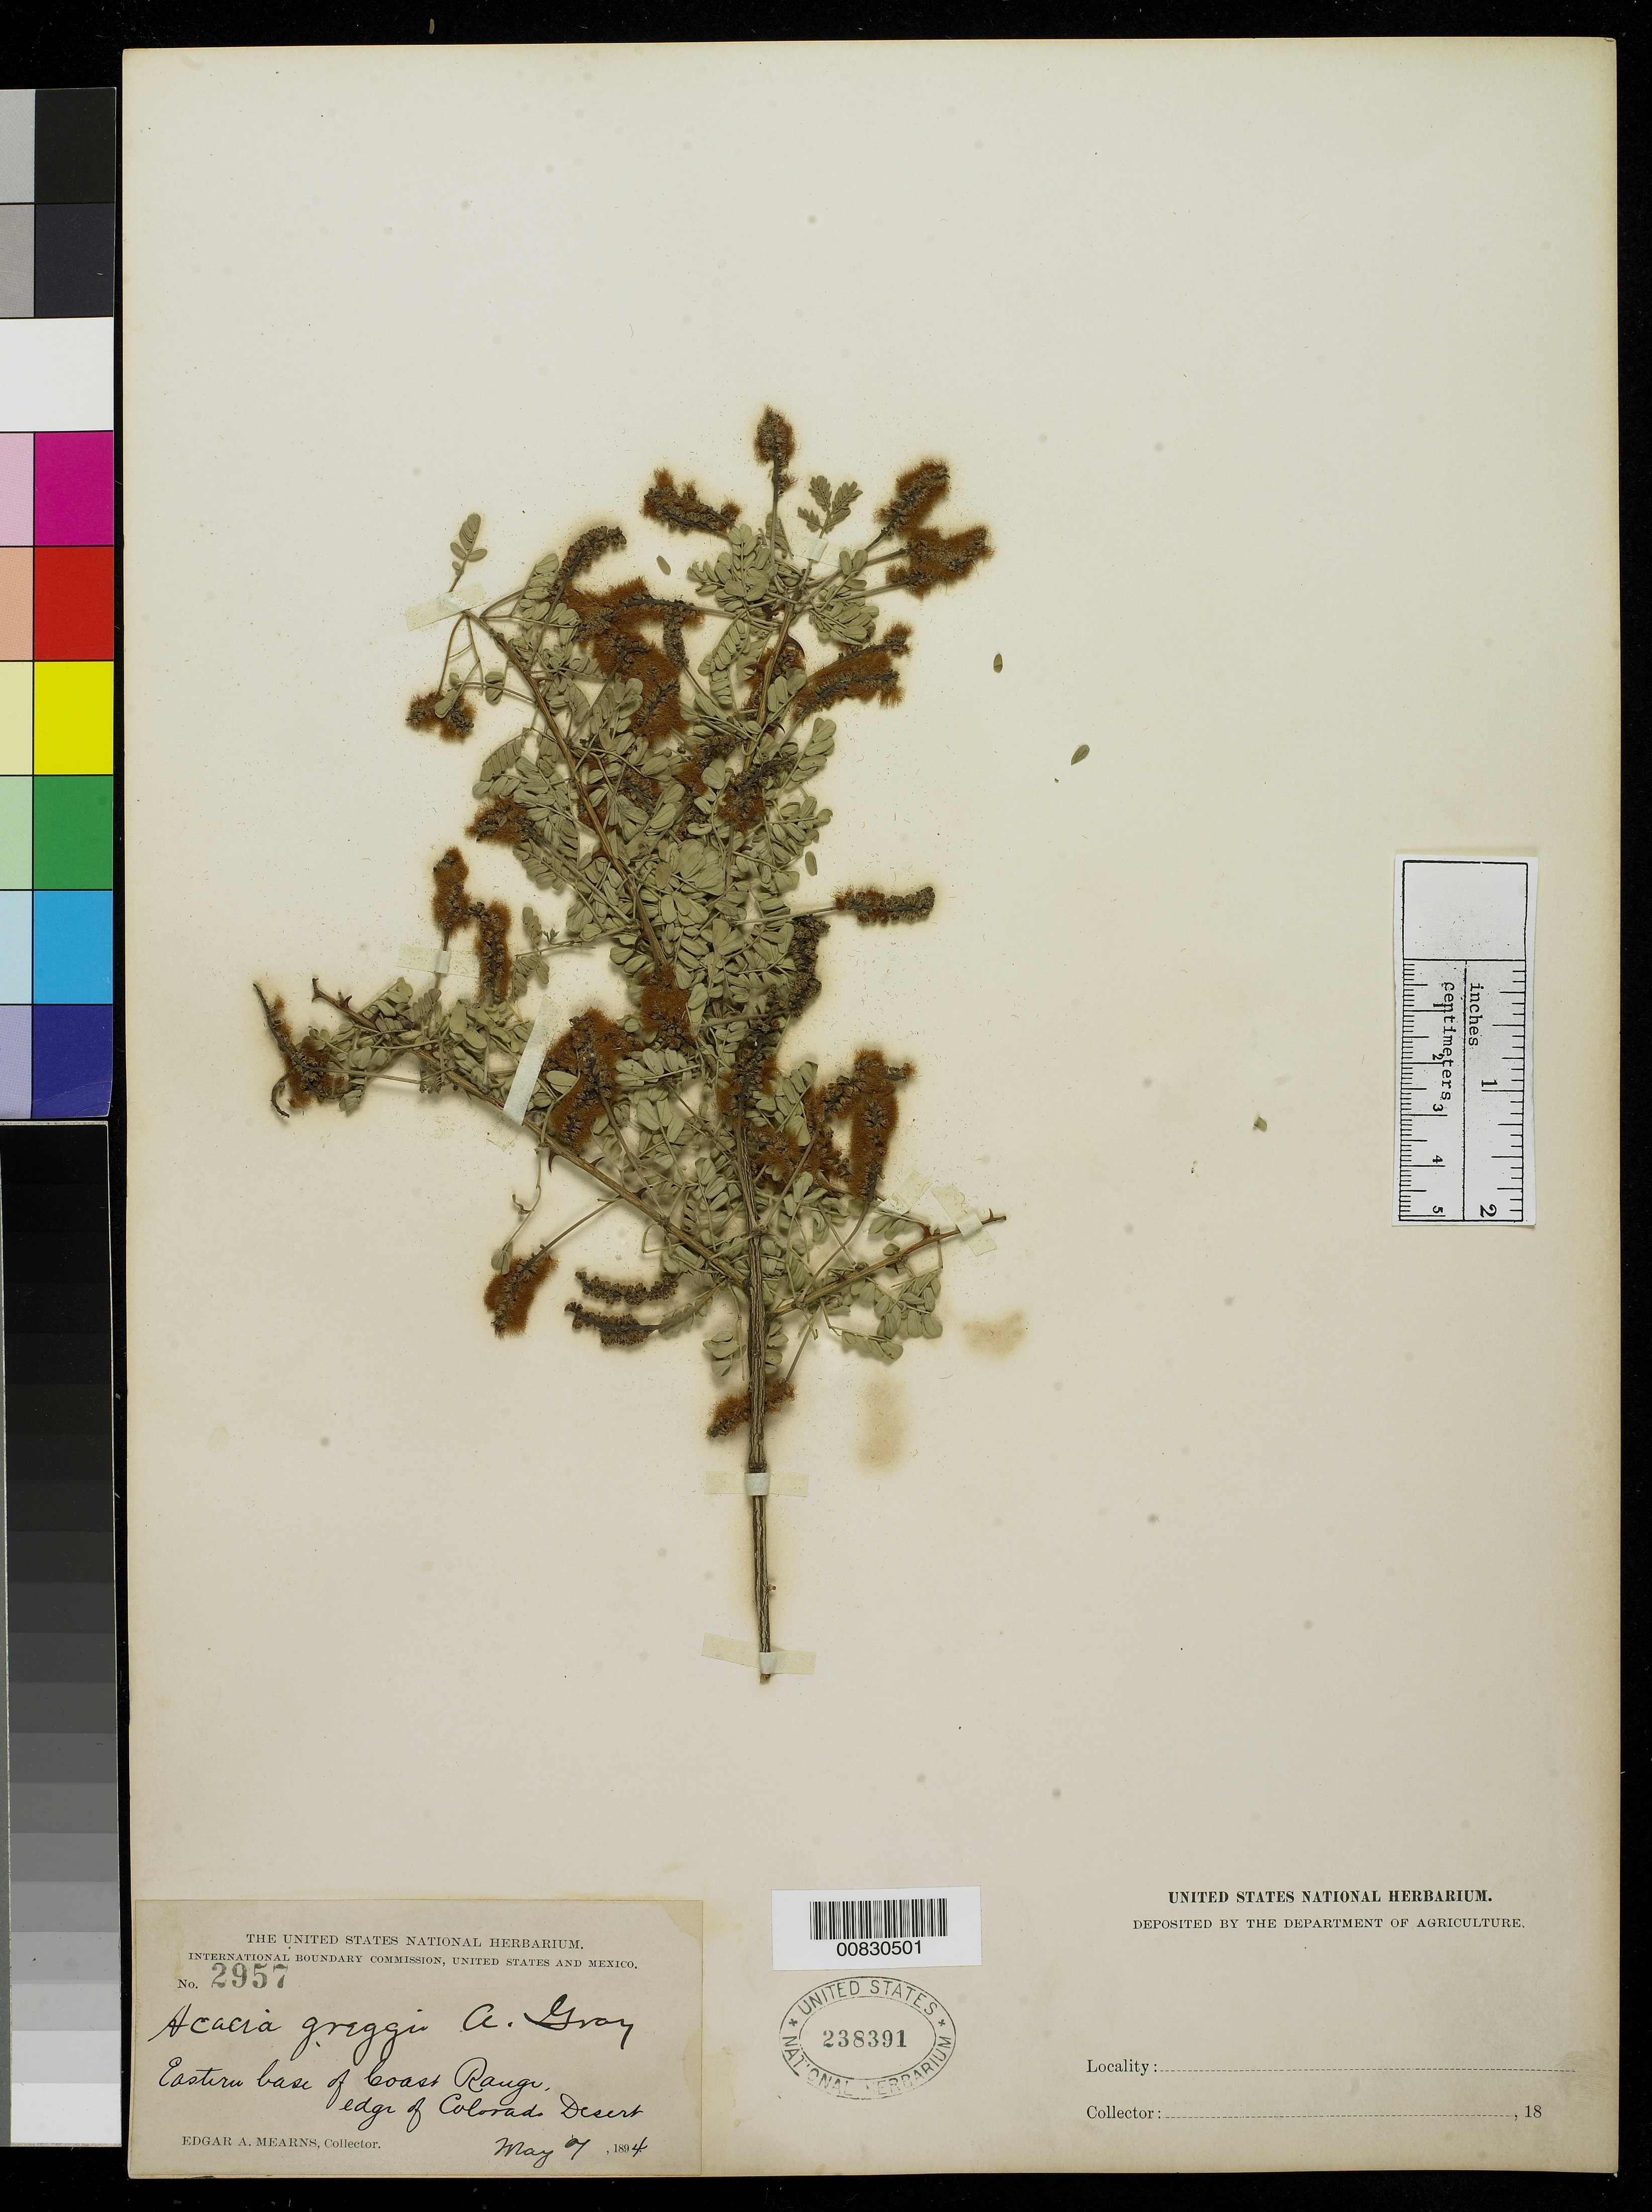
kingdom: Plantae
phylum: Tracheophyta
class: Magnoliopsida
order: Fabales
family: Fabaceae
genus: Senegalia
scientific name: Senegalia greggii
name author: (A. Gray) Britton & Rose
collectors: E. A. Mearns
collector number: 2957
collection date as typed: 07 May 1894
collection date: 1894-05-07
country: United States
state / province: California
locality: Eastern base of Coast Range edge of Colorado Desert.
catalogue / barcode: US 238391